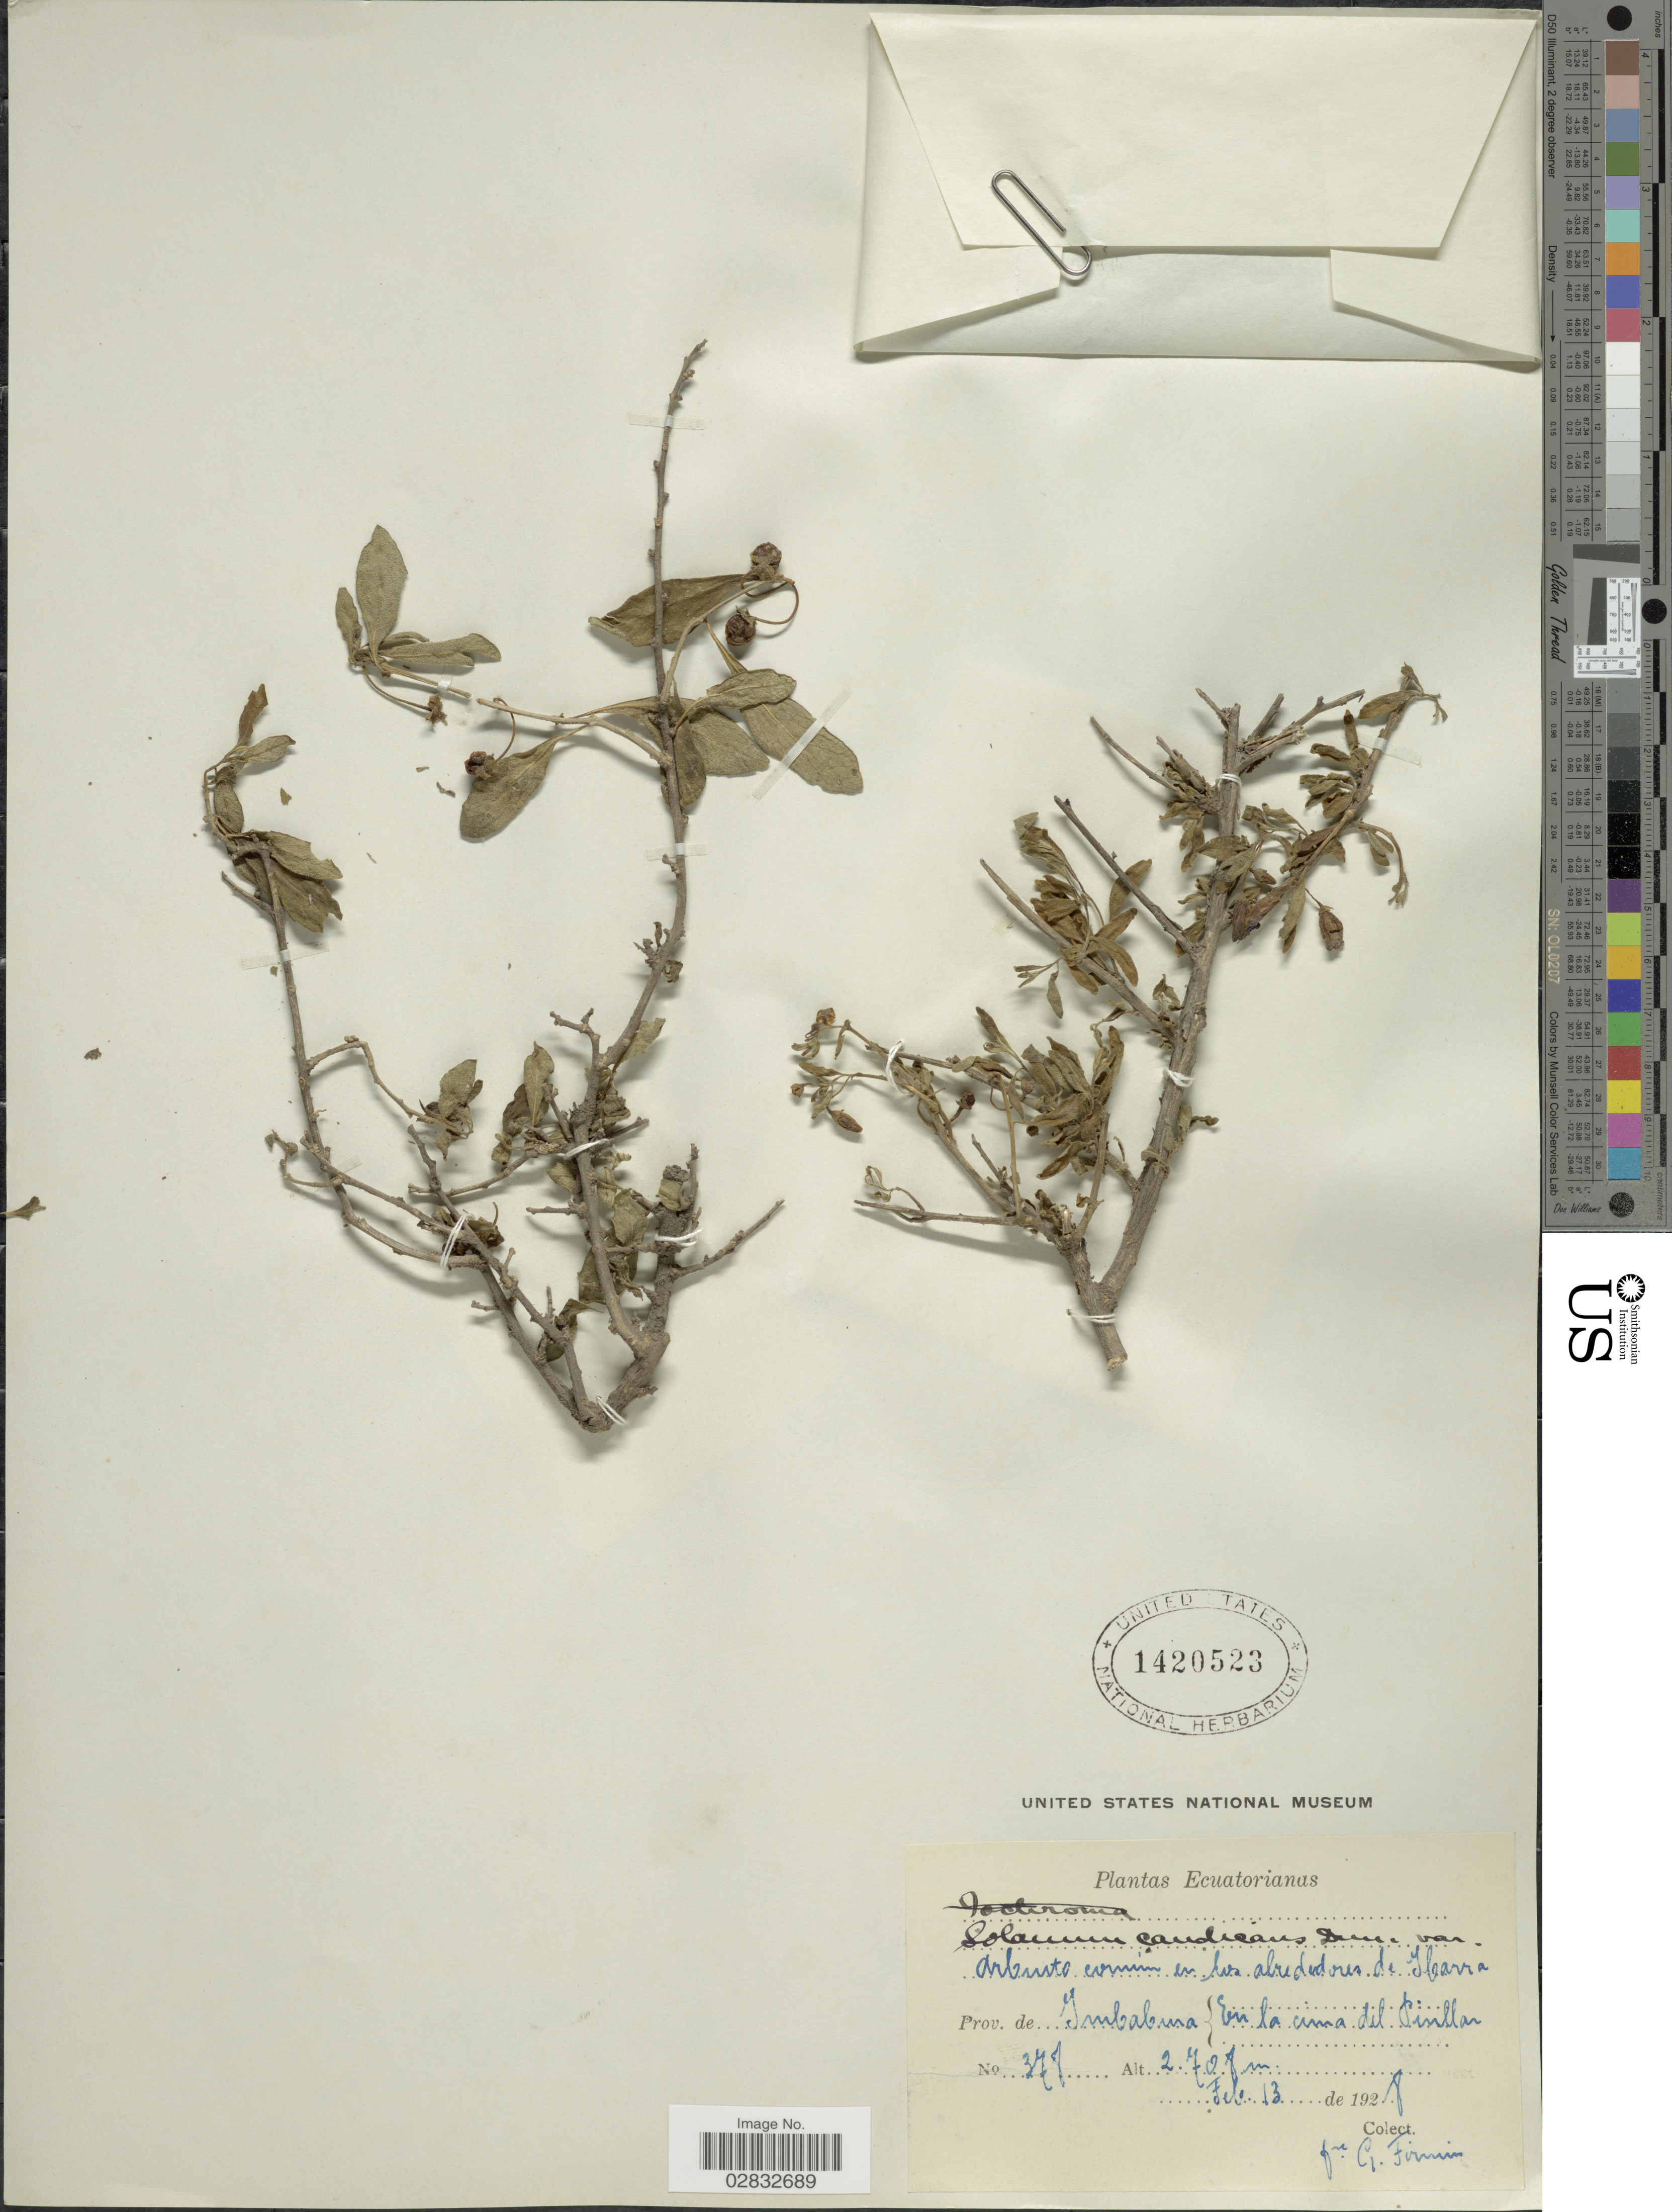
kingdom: Plantae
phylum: Tracheophyta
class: Magnoliopsida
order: Solanales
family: Solanaceae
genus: Solanum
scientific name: Solanum candicans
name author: Dunal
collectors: F. Firmin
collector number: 378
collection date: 1928-02-13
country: Ecuador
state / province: Imbabura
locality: En la cima del Pinllar.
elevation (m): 2708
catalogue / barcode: US 1420523